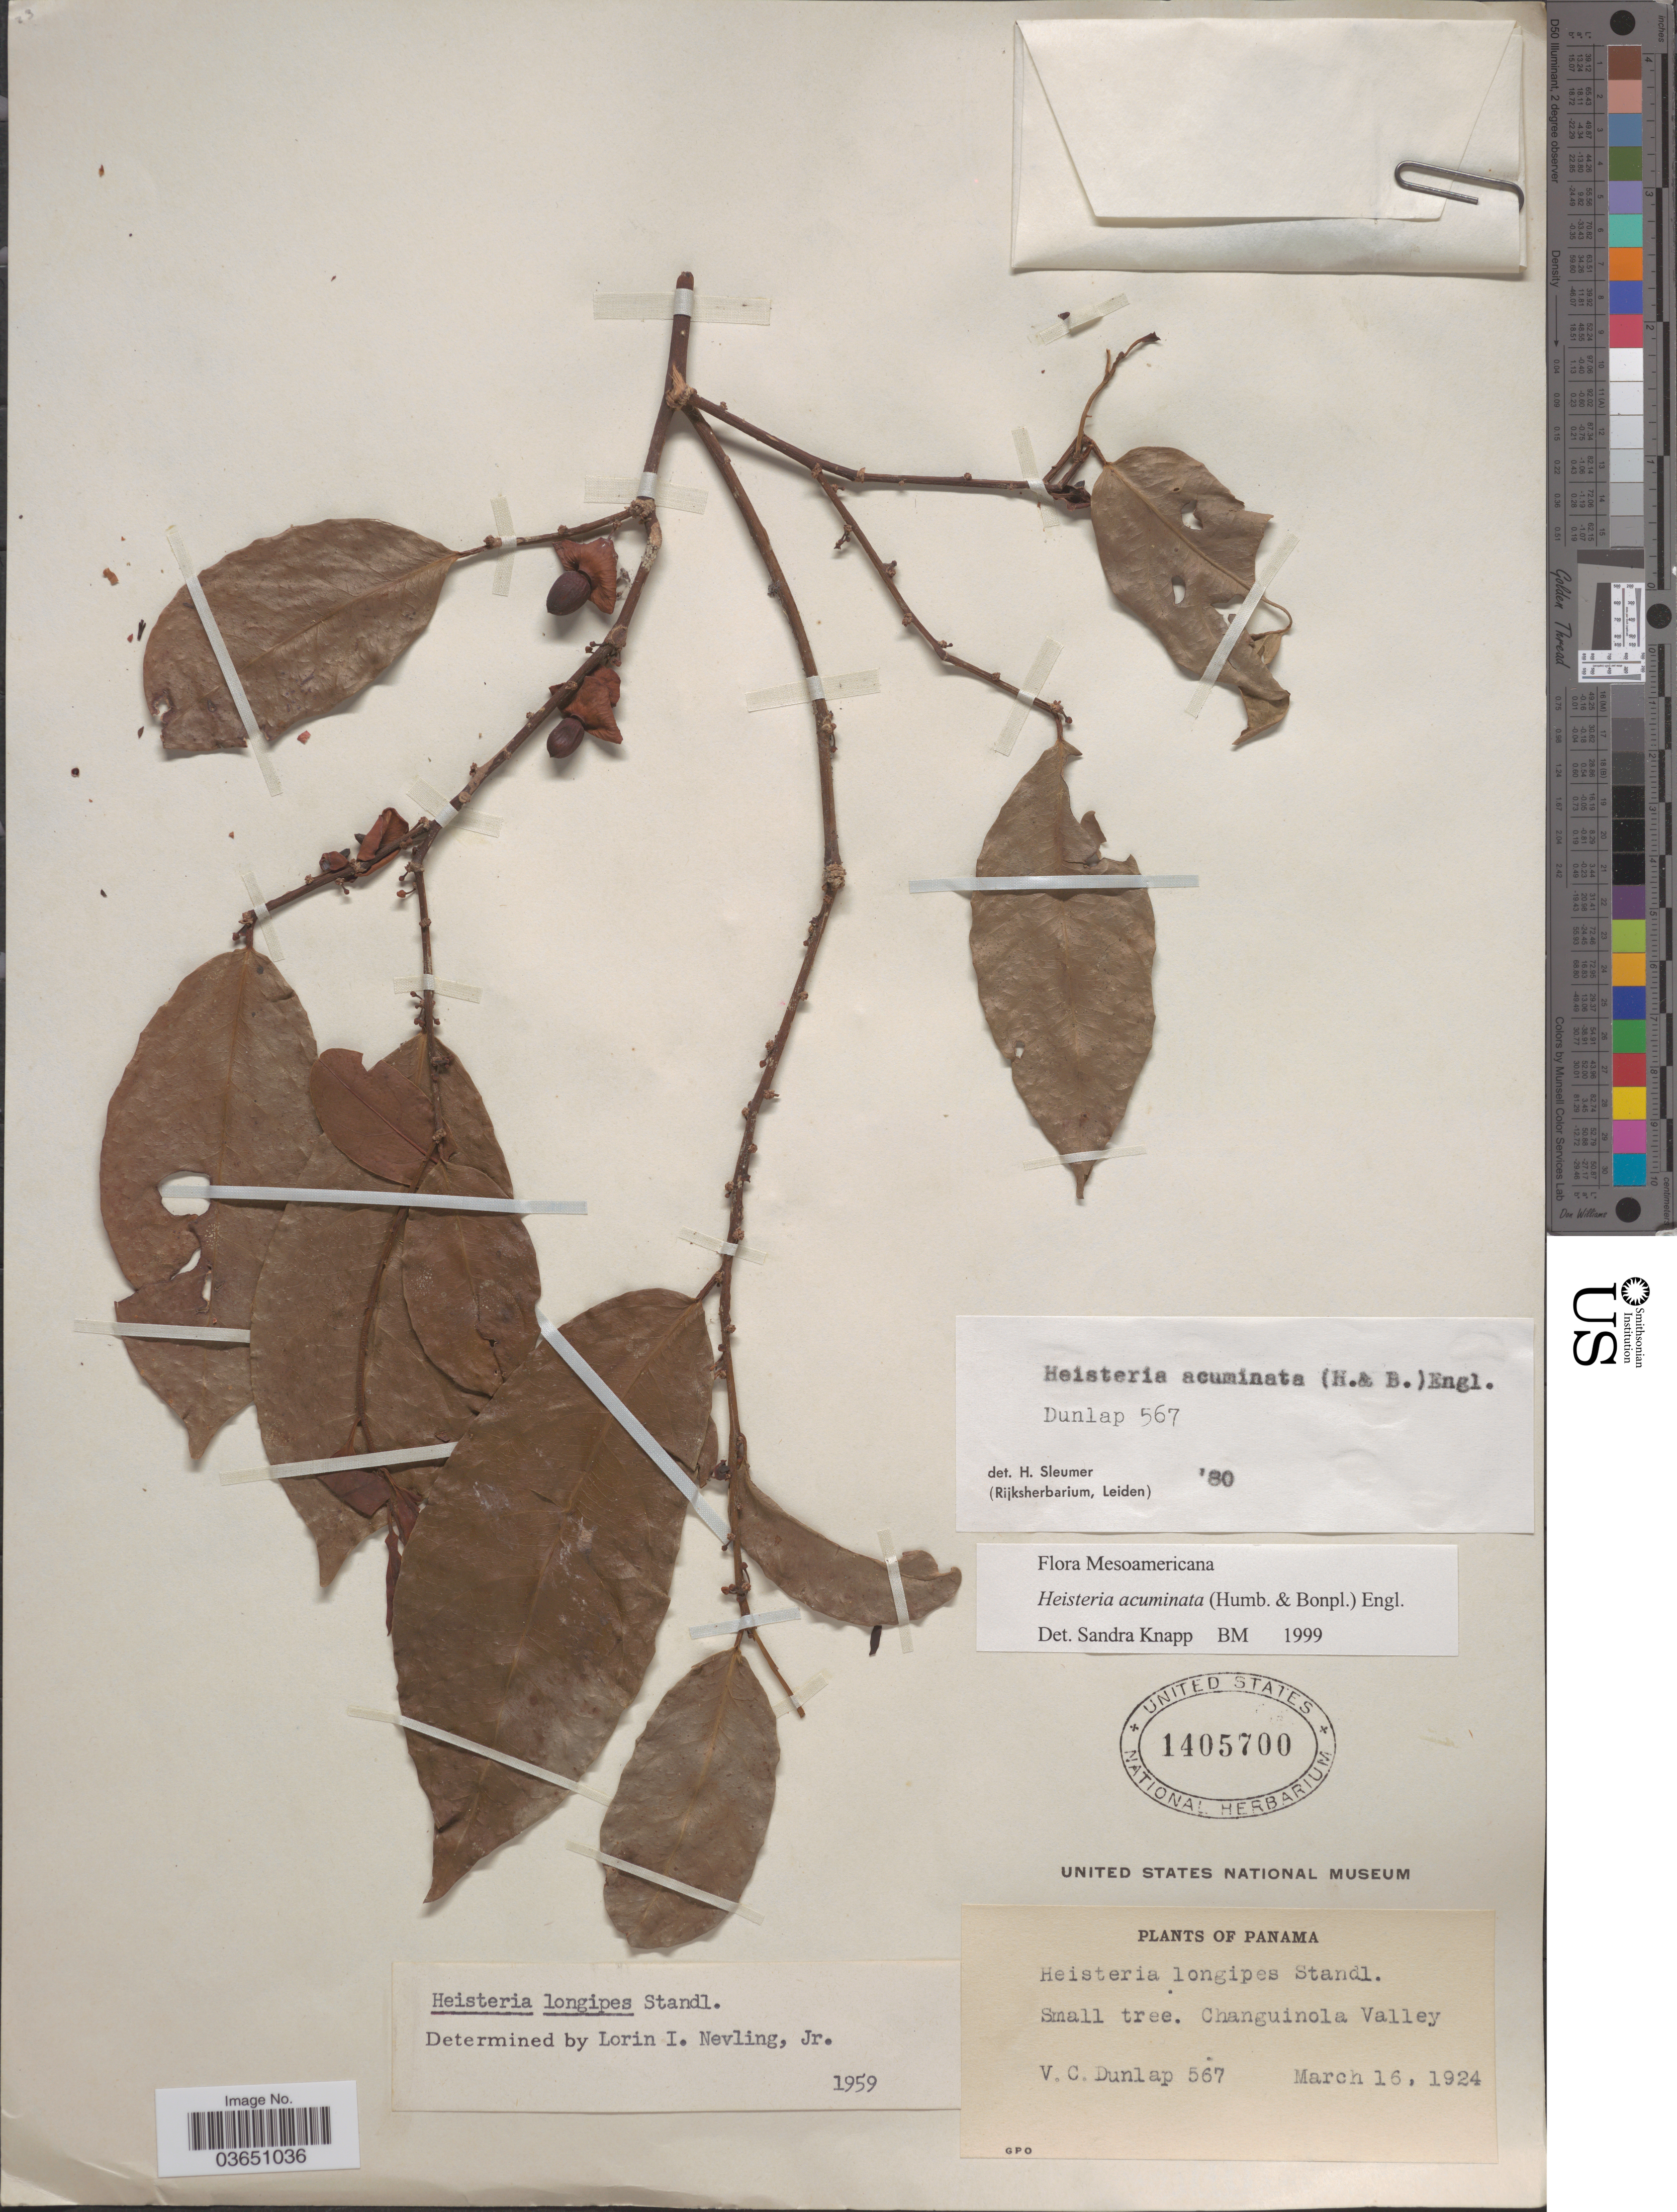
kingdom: Plantae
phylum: Tracheophyta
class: Magnoliopsida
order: Santalales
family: Erythropalaceae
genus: Heisteria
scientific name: Heisteria acuminata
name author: (Humb. & Bonpl.) Engl.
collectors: V. C. Dunlap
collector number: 567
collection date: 1924-03-16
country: Panama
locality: Changuinola Valley.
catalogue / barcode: US 1405700